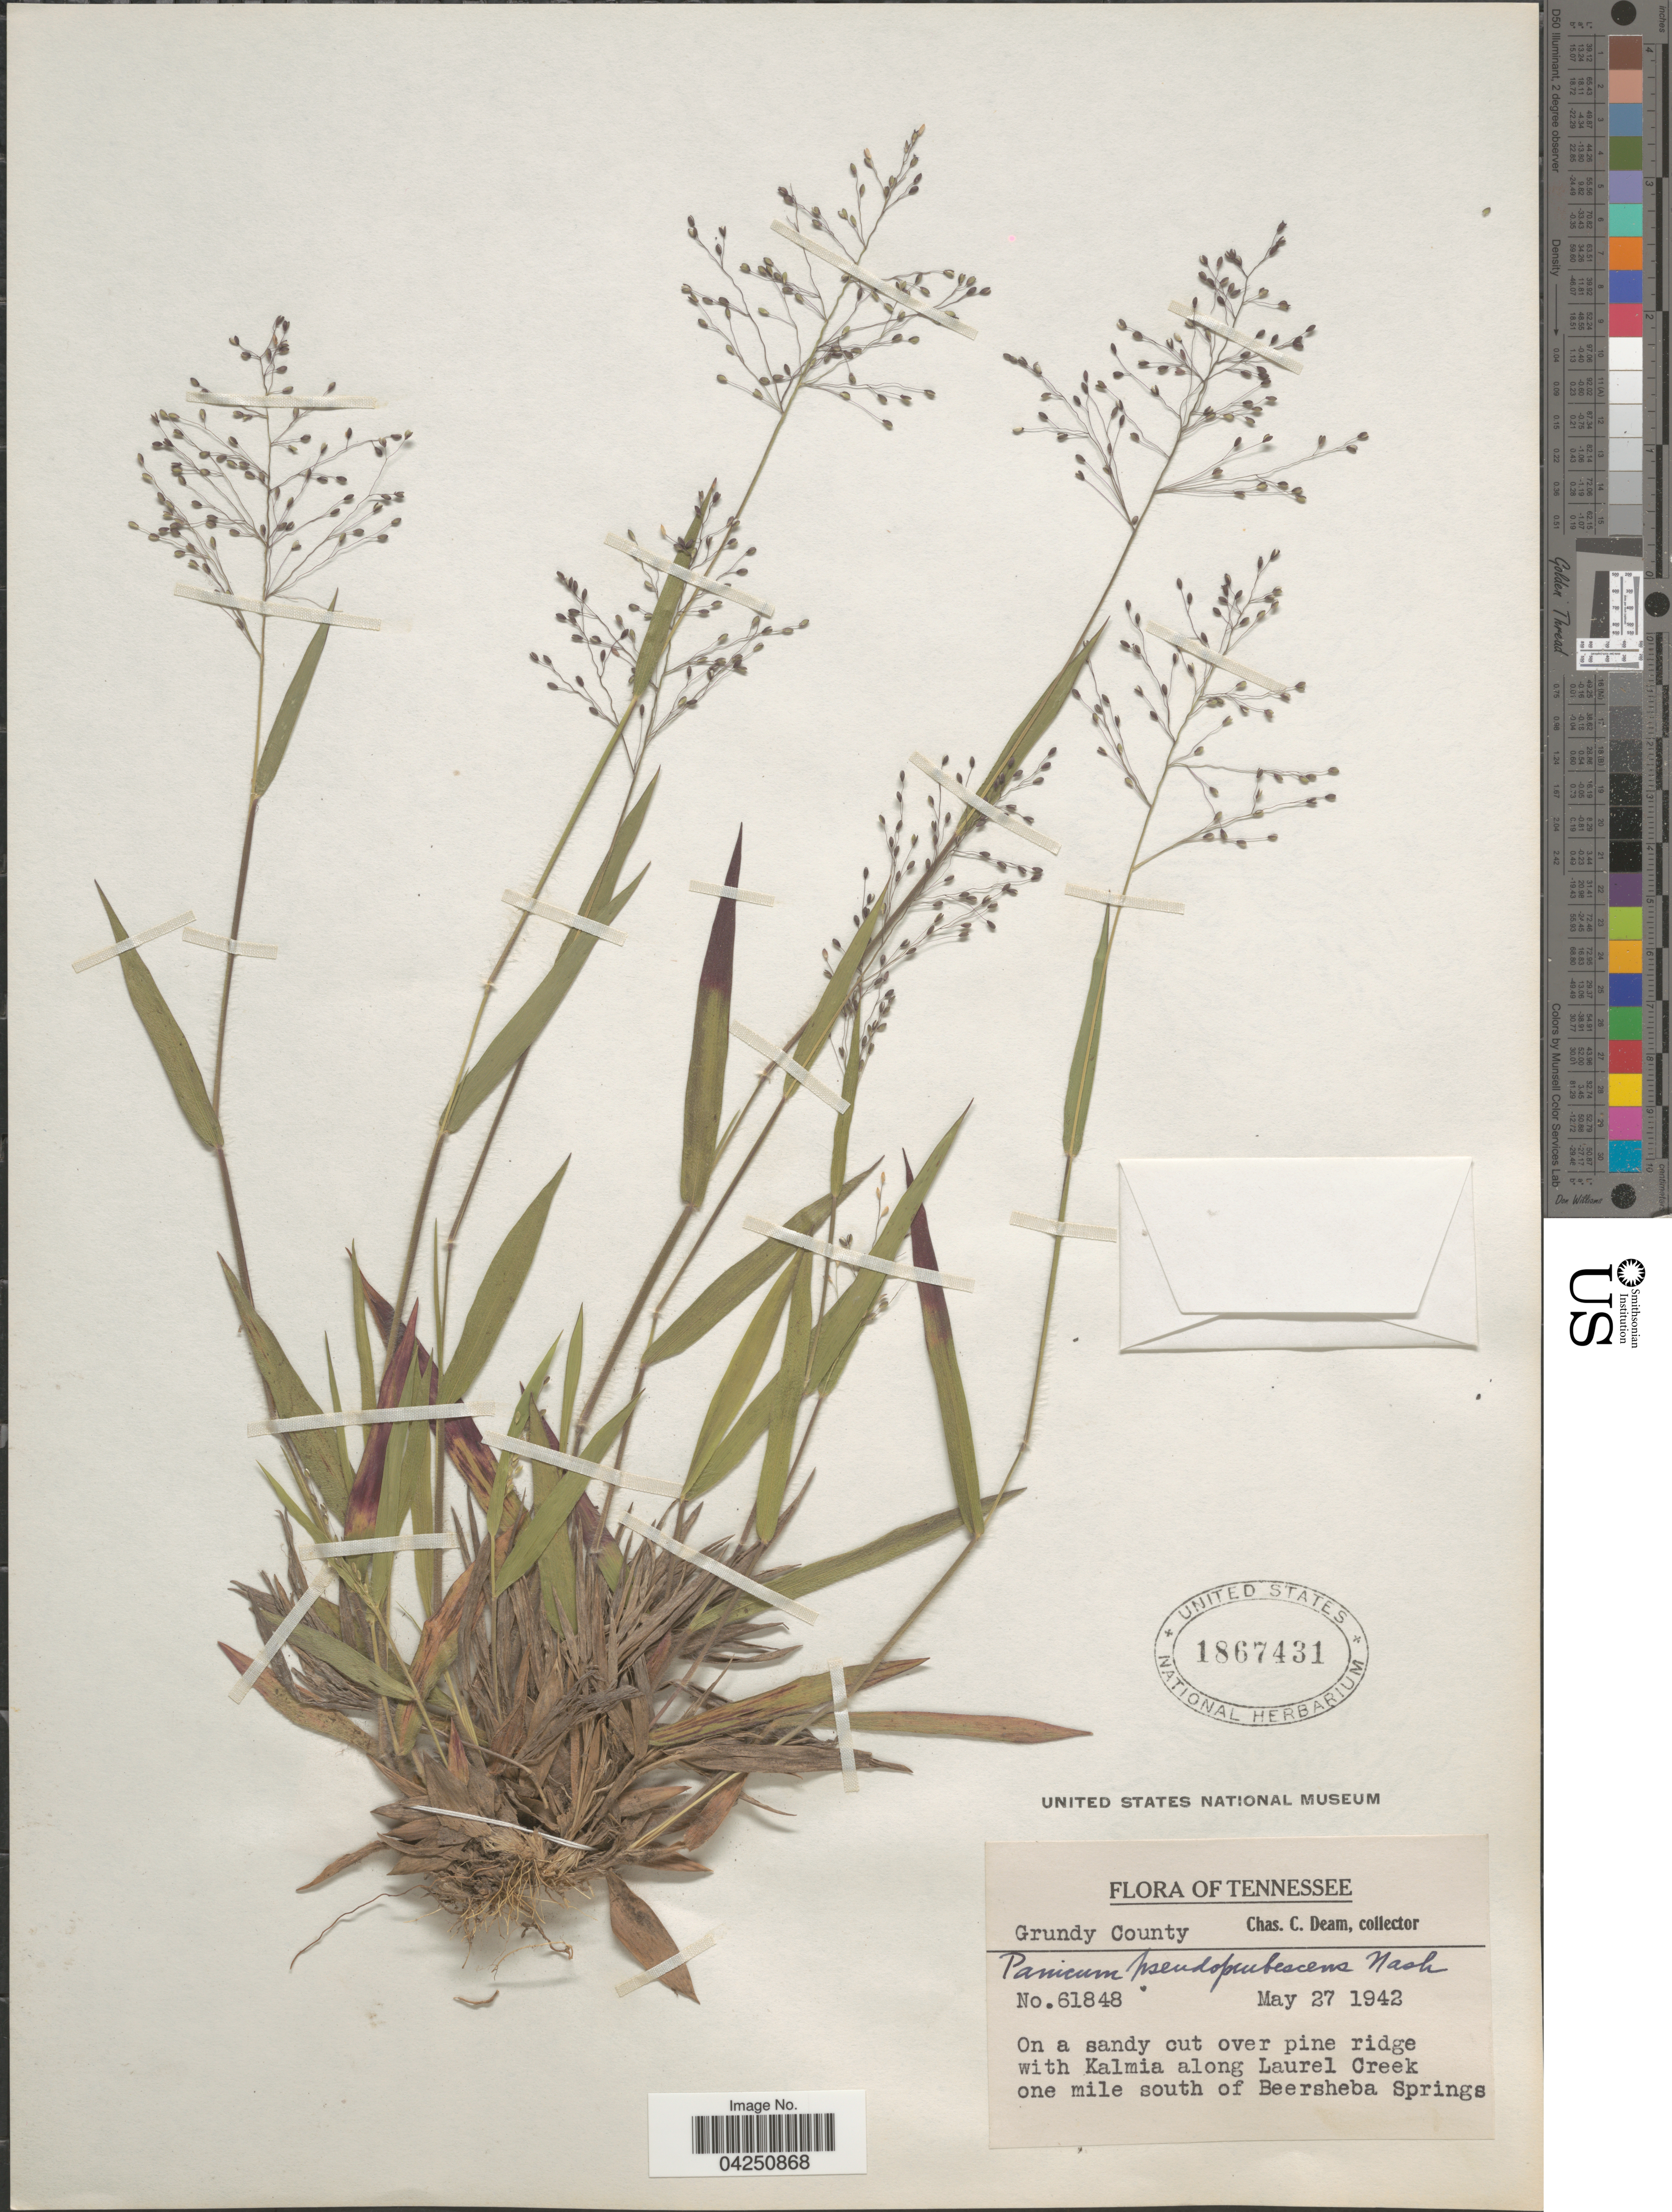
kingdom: Plantae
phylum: Tracheophyta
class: Liliopsida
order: Poales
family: Poaceae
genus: Dichanthelium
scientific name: Dichanthelium acuminatum var. acuminatum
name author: (Sw.) Gould & C.A. Clark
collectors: C. C. Deam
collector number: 61848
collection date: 1942-05-27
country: United States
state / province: Tennessee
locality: Grundy County. On a sandy cut over pine ridge with Kalmia along Laurel Creek one mile south of Beersheba Springs.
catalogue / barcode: US 1867431